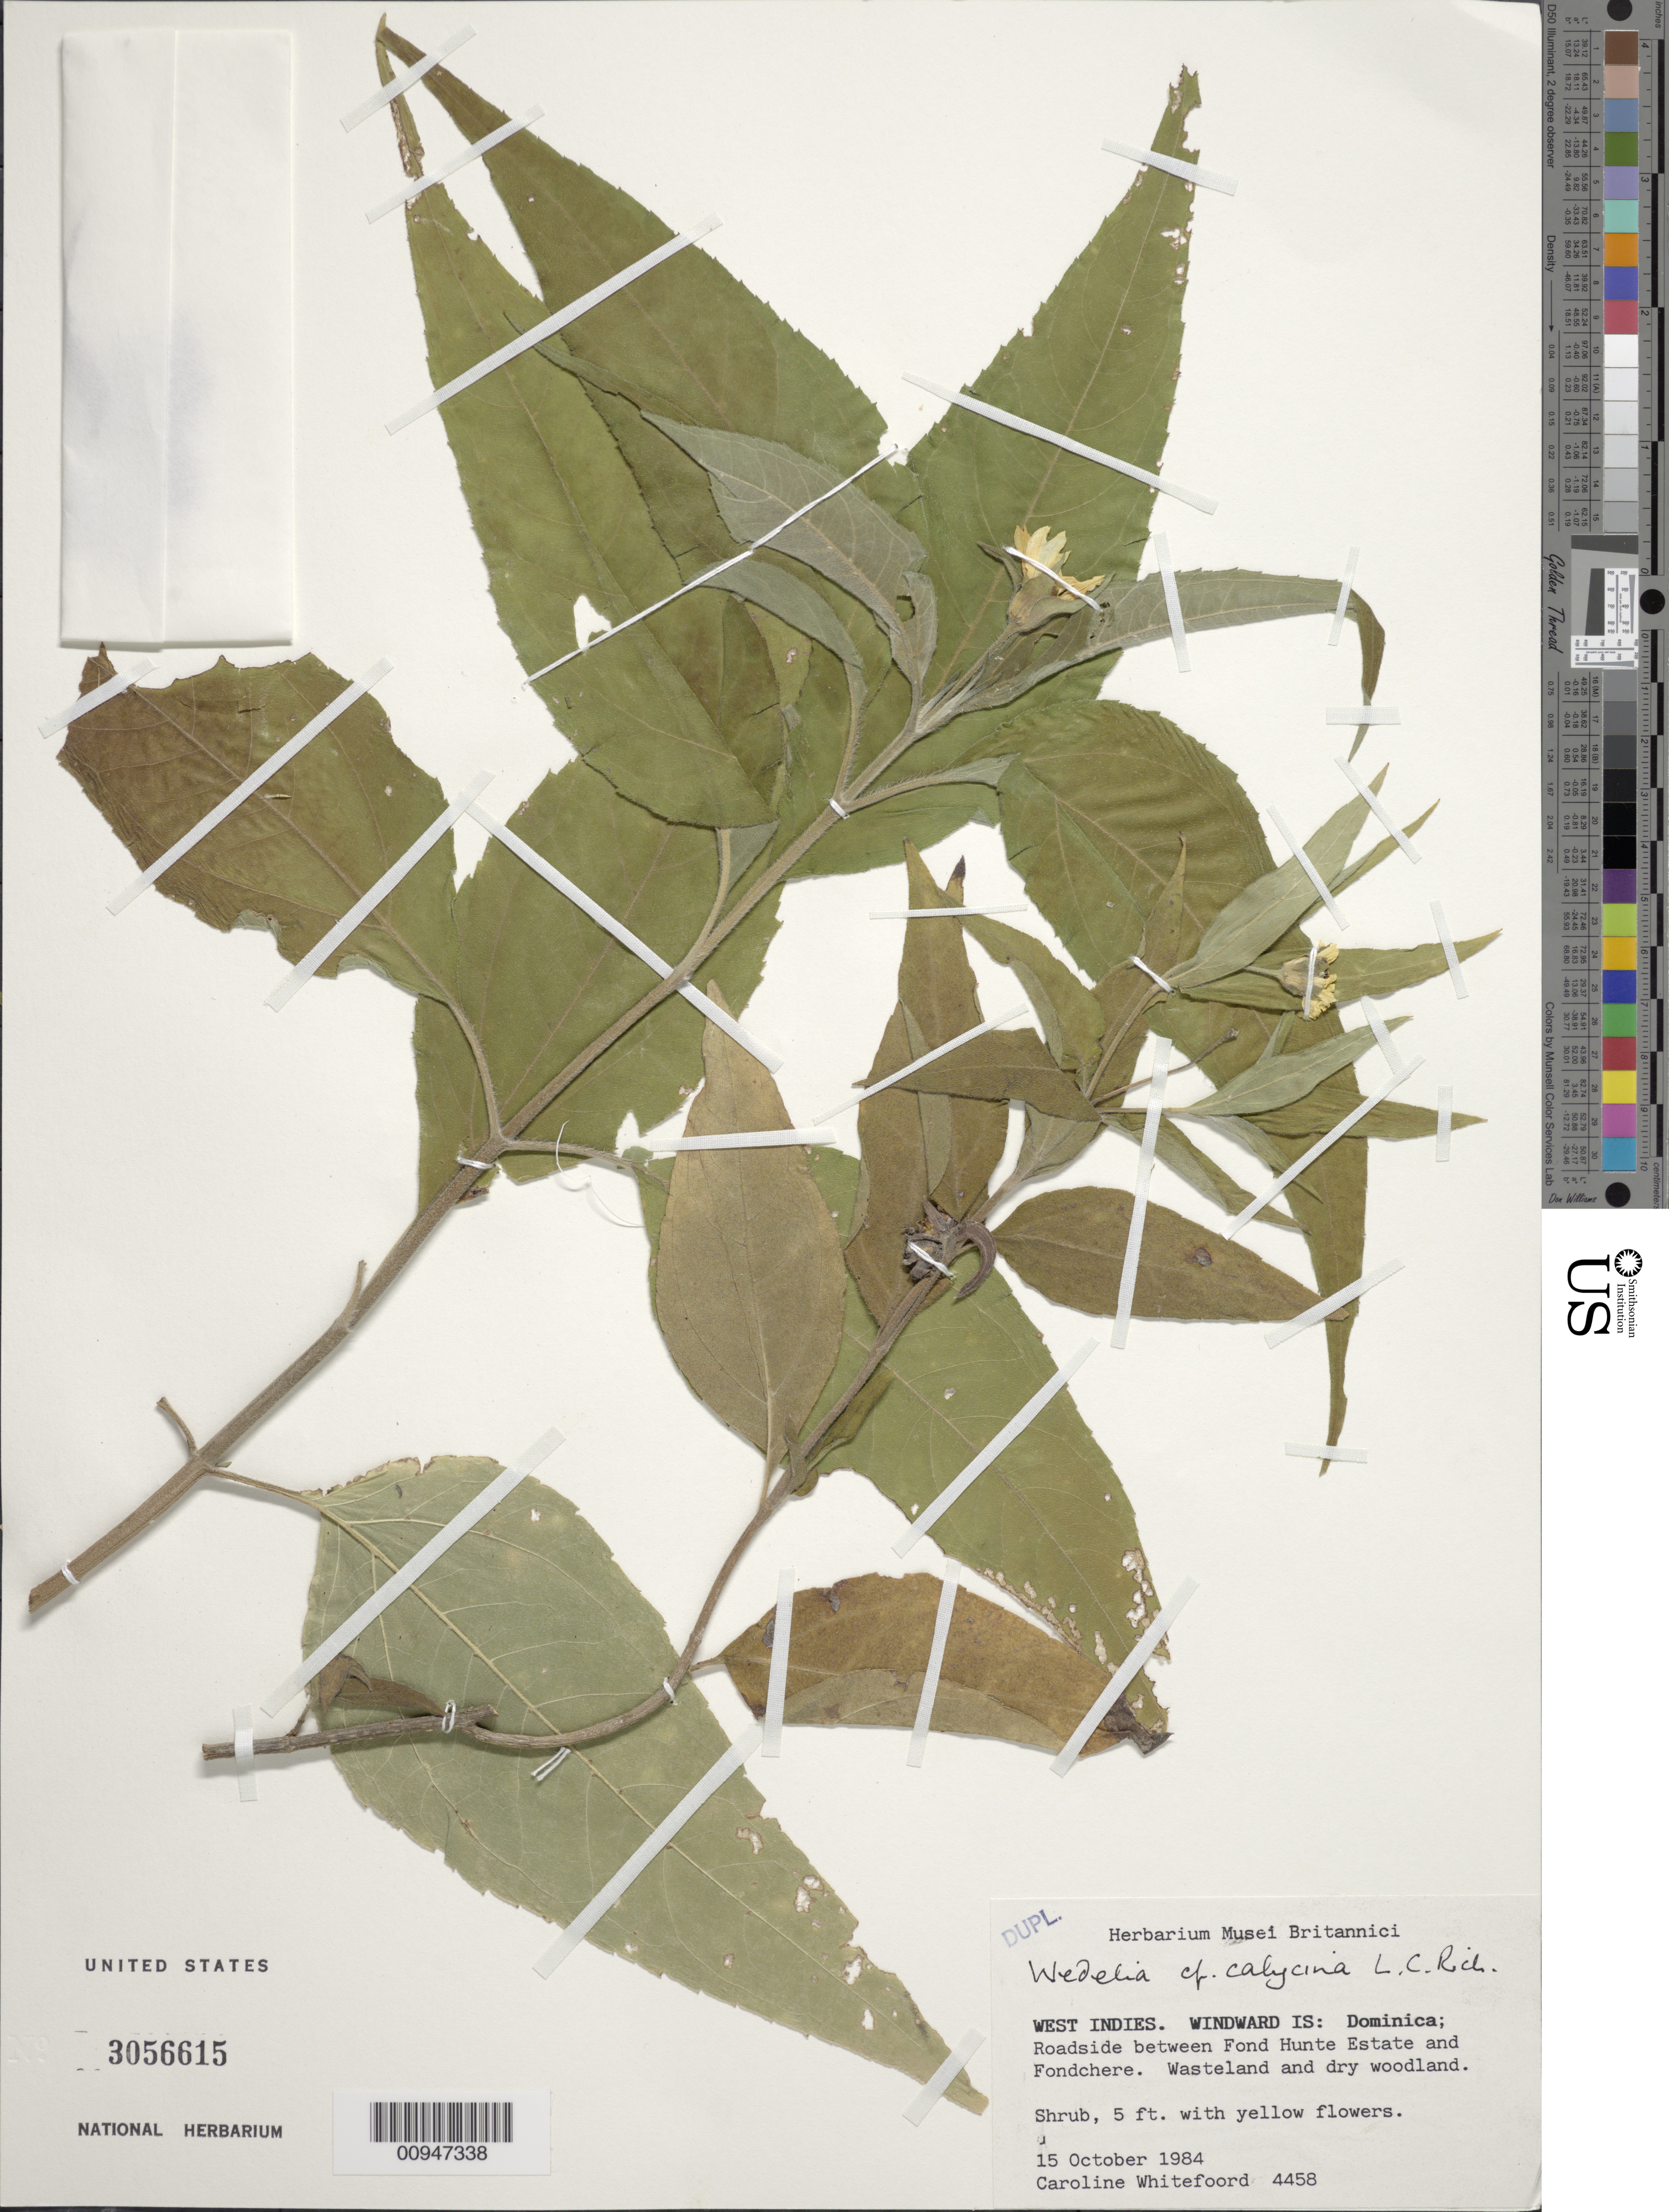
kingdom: Plantae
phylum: Tracheophyta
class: Magnoliopsida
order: Asterales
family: Asteraceae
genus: Wedelia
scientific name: Wedelia calycina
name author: Rich.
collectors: C. Whitefoord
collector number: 4458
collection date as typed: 15 Oct 1984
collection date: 1984-10-15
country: Dominica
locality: Roadside between Fond Hunte Estate and Fondchere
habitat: Wasteland and dry woodland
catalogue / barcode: US 3056615